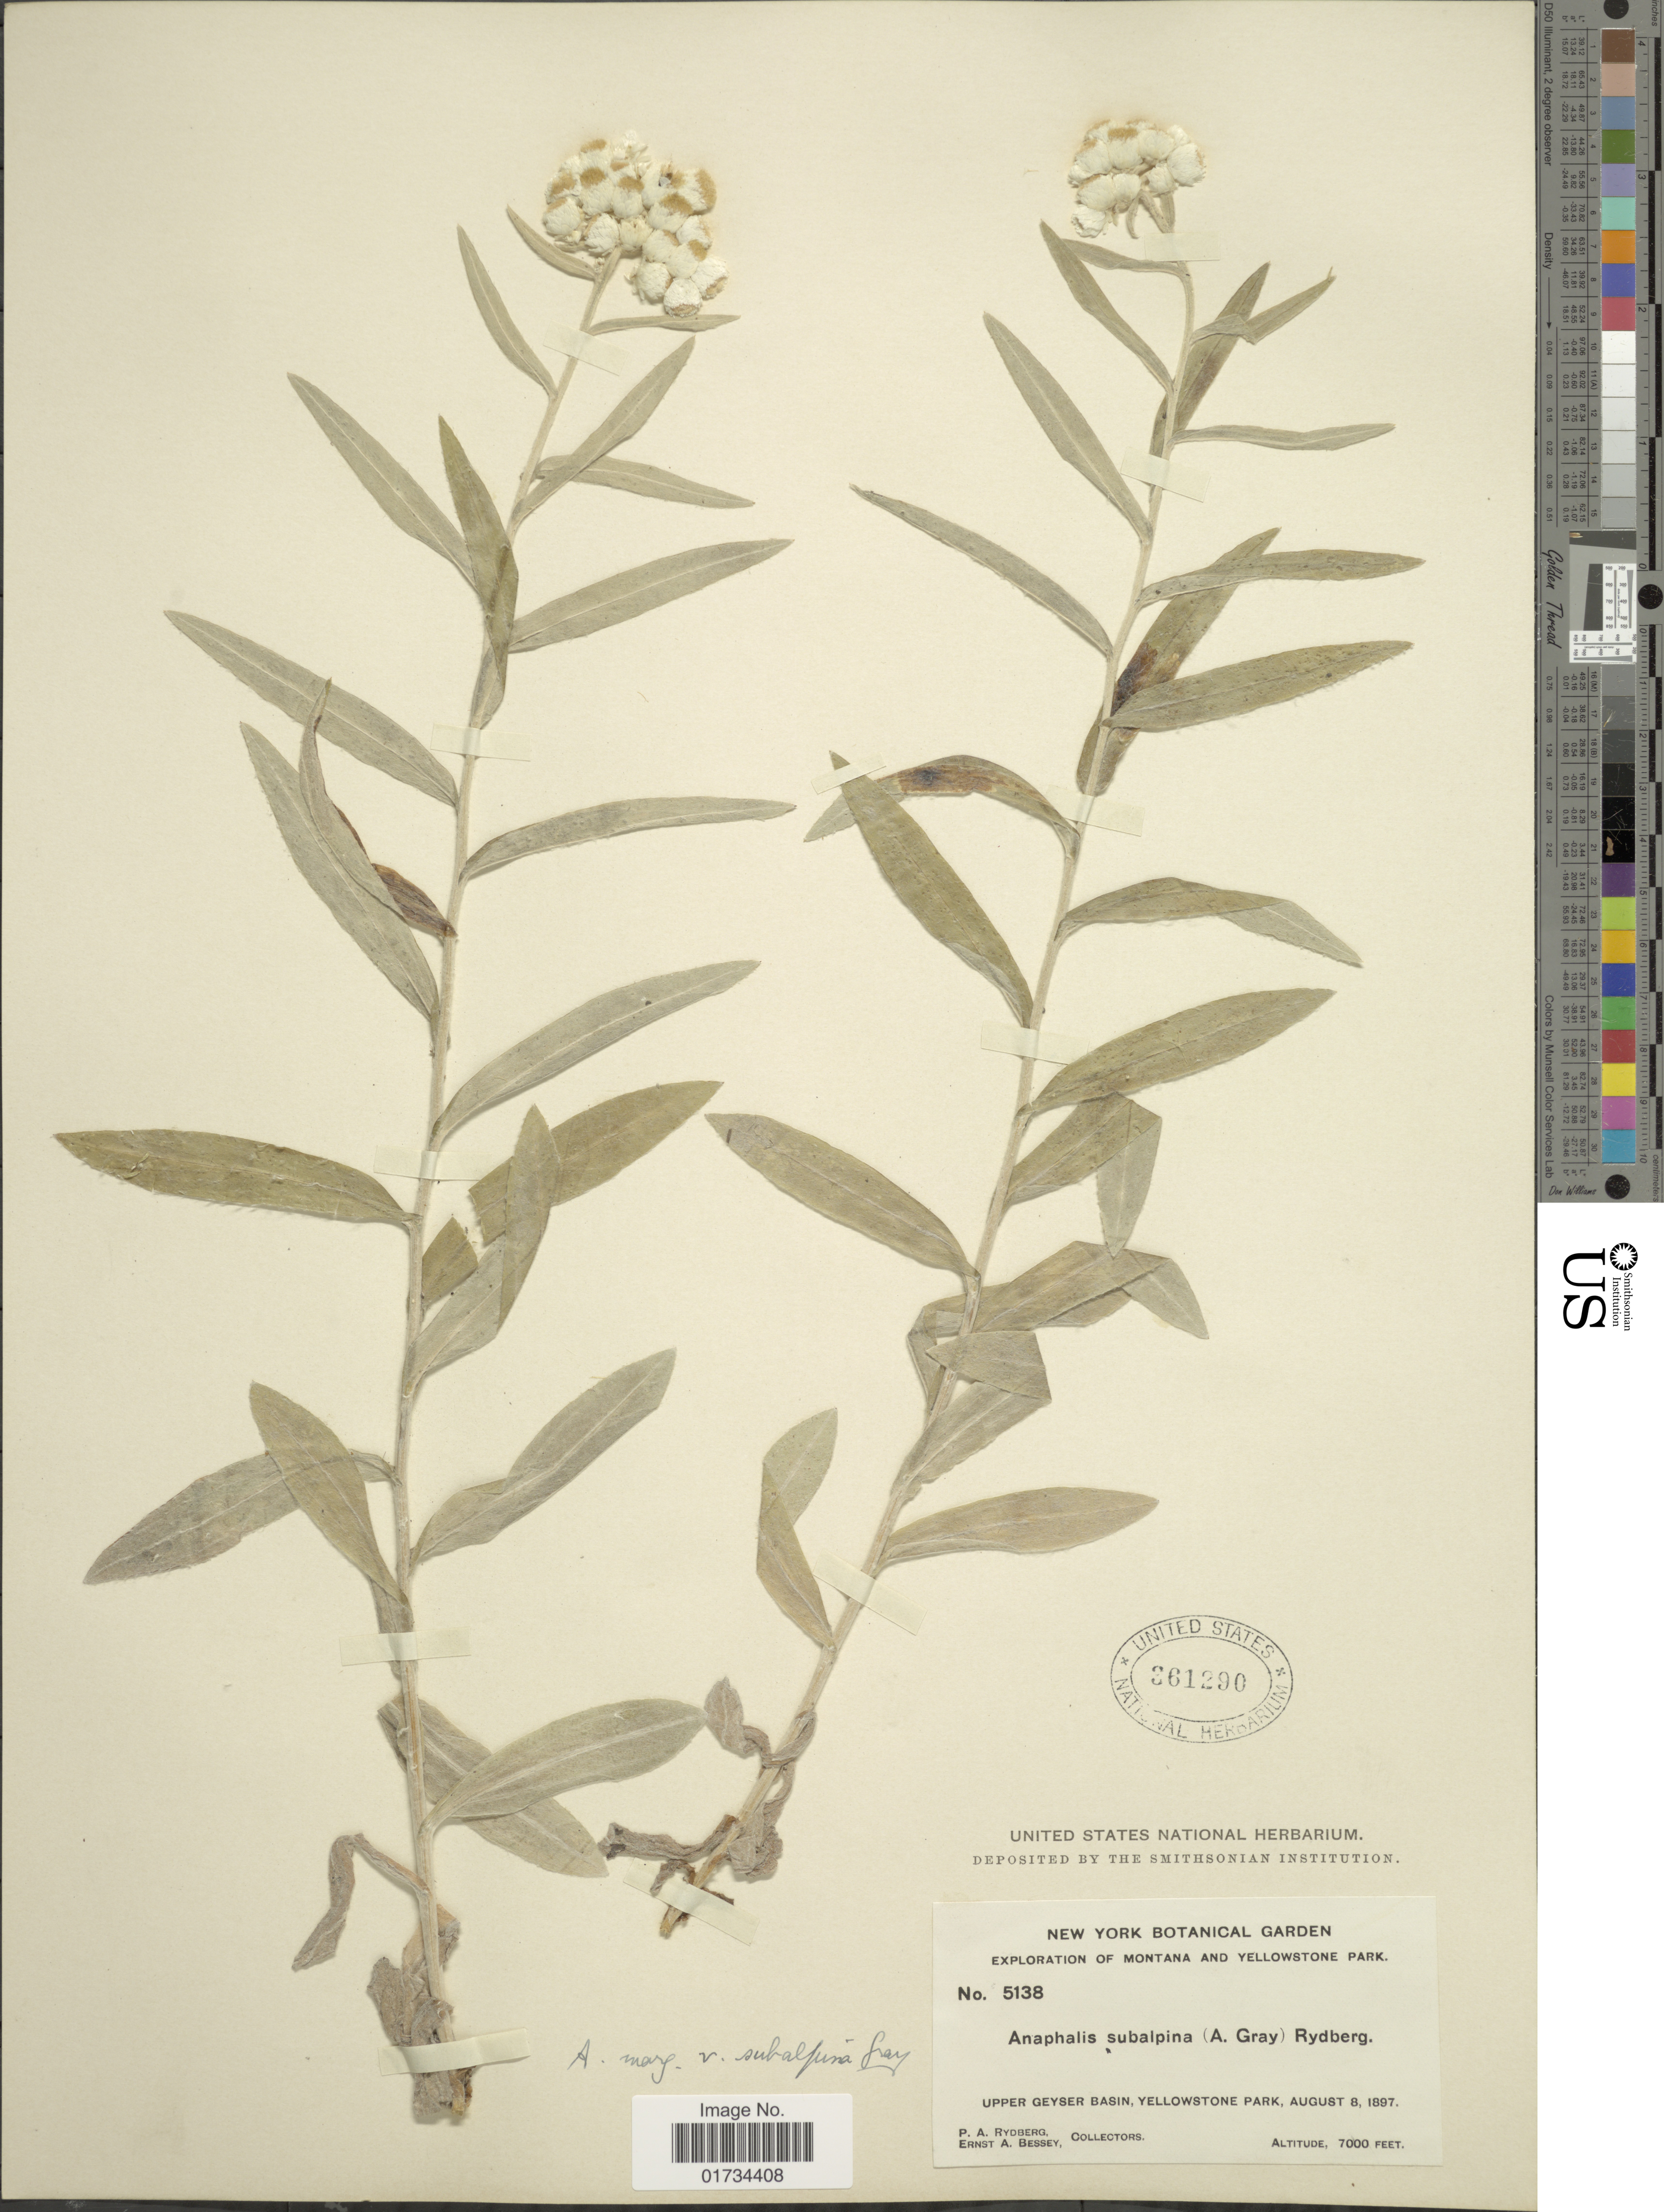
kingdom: Plantae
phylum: Tracheophyta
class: Magnoliopsida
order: Asterales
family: Asteraceae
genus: Anaphalis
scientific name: Anaphalis subalpina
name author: (A. Gray) Rydb.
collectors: P. A. Rydberg & E. A. Bessey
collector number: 5138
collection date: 1897-08-08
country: United States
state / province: Montana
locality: Montana and Yellowstone Park. Upper Geyser Basin, Yellowstone Park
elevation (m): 2134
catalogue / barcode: US 361290